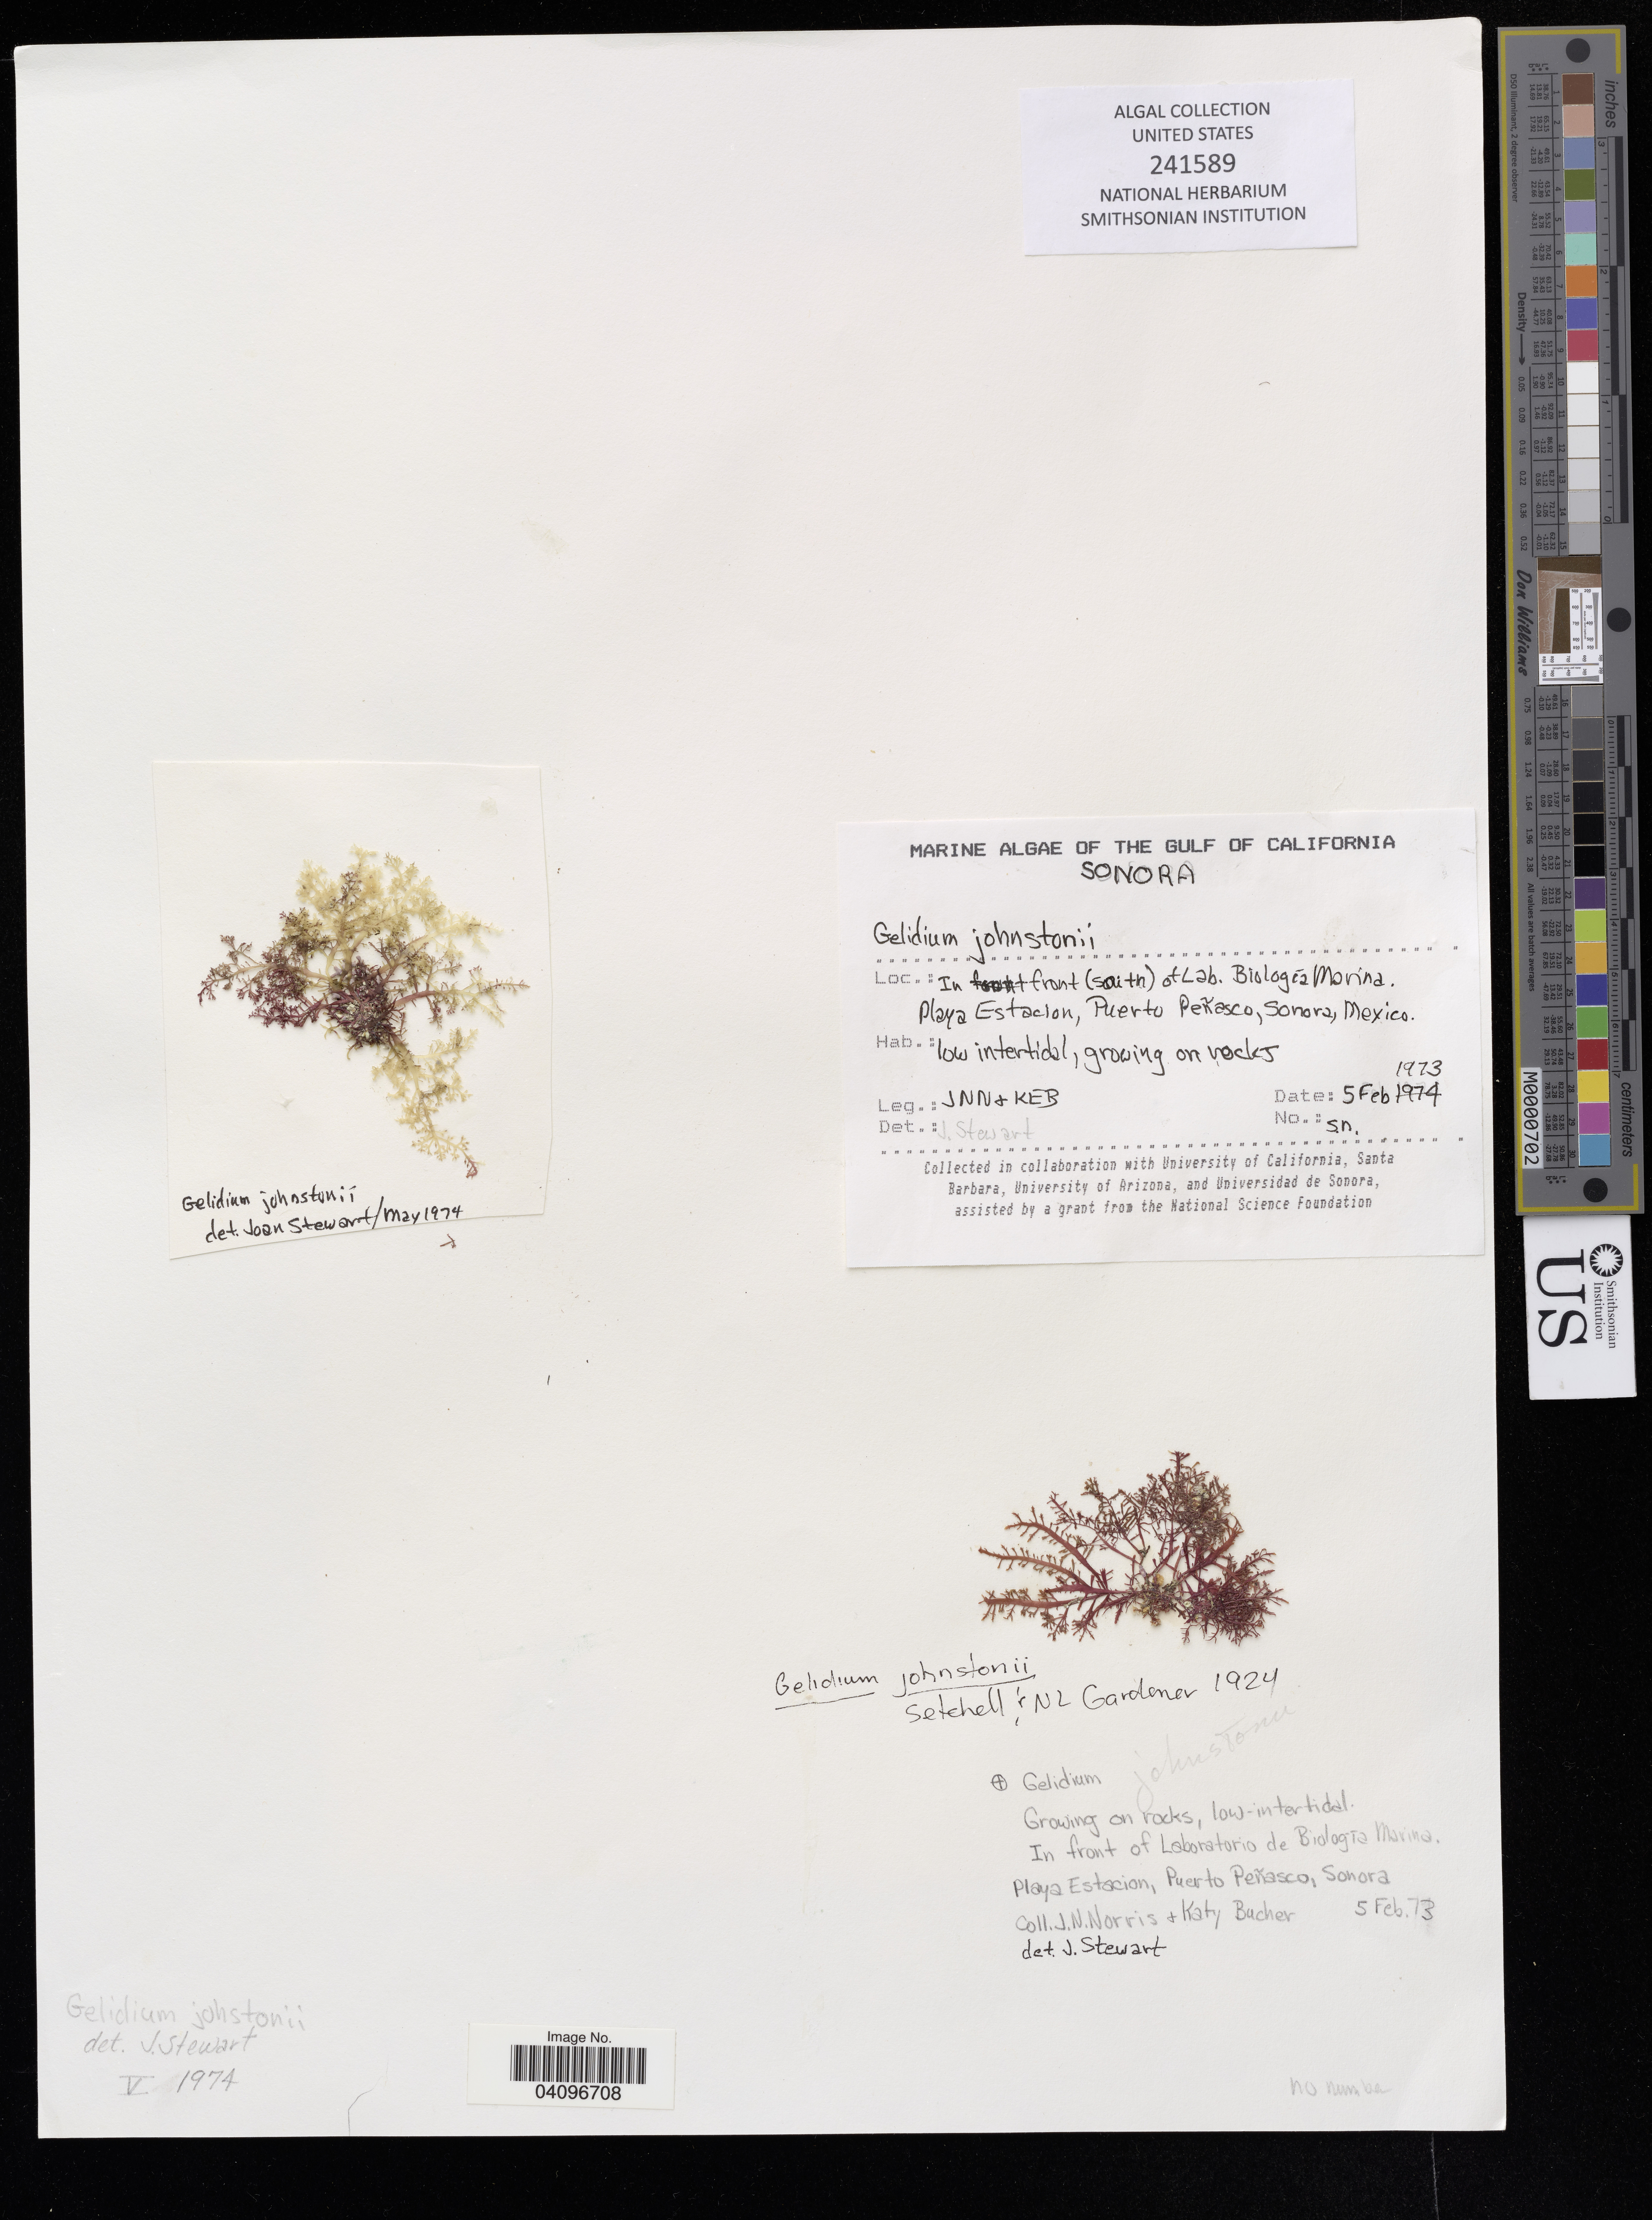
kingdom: Plantae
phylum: Rhodophyta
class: Florideophyceae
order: Gelidiales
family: Gelidiaceae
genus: Gelidium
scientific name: Gelidium johnstonii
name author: Setchell & N.L. Gardner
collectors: J. N. Norris & K. E. Bucher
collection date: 1973-02-05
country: Mexico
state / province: Sonora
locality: The Gulf of California, Sonora, In front (South) of Laboratorio de Biologia Marina, Playa Estacion, Puerto Peñasco.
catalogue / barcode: US 241589